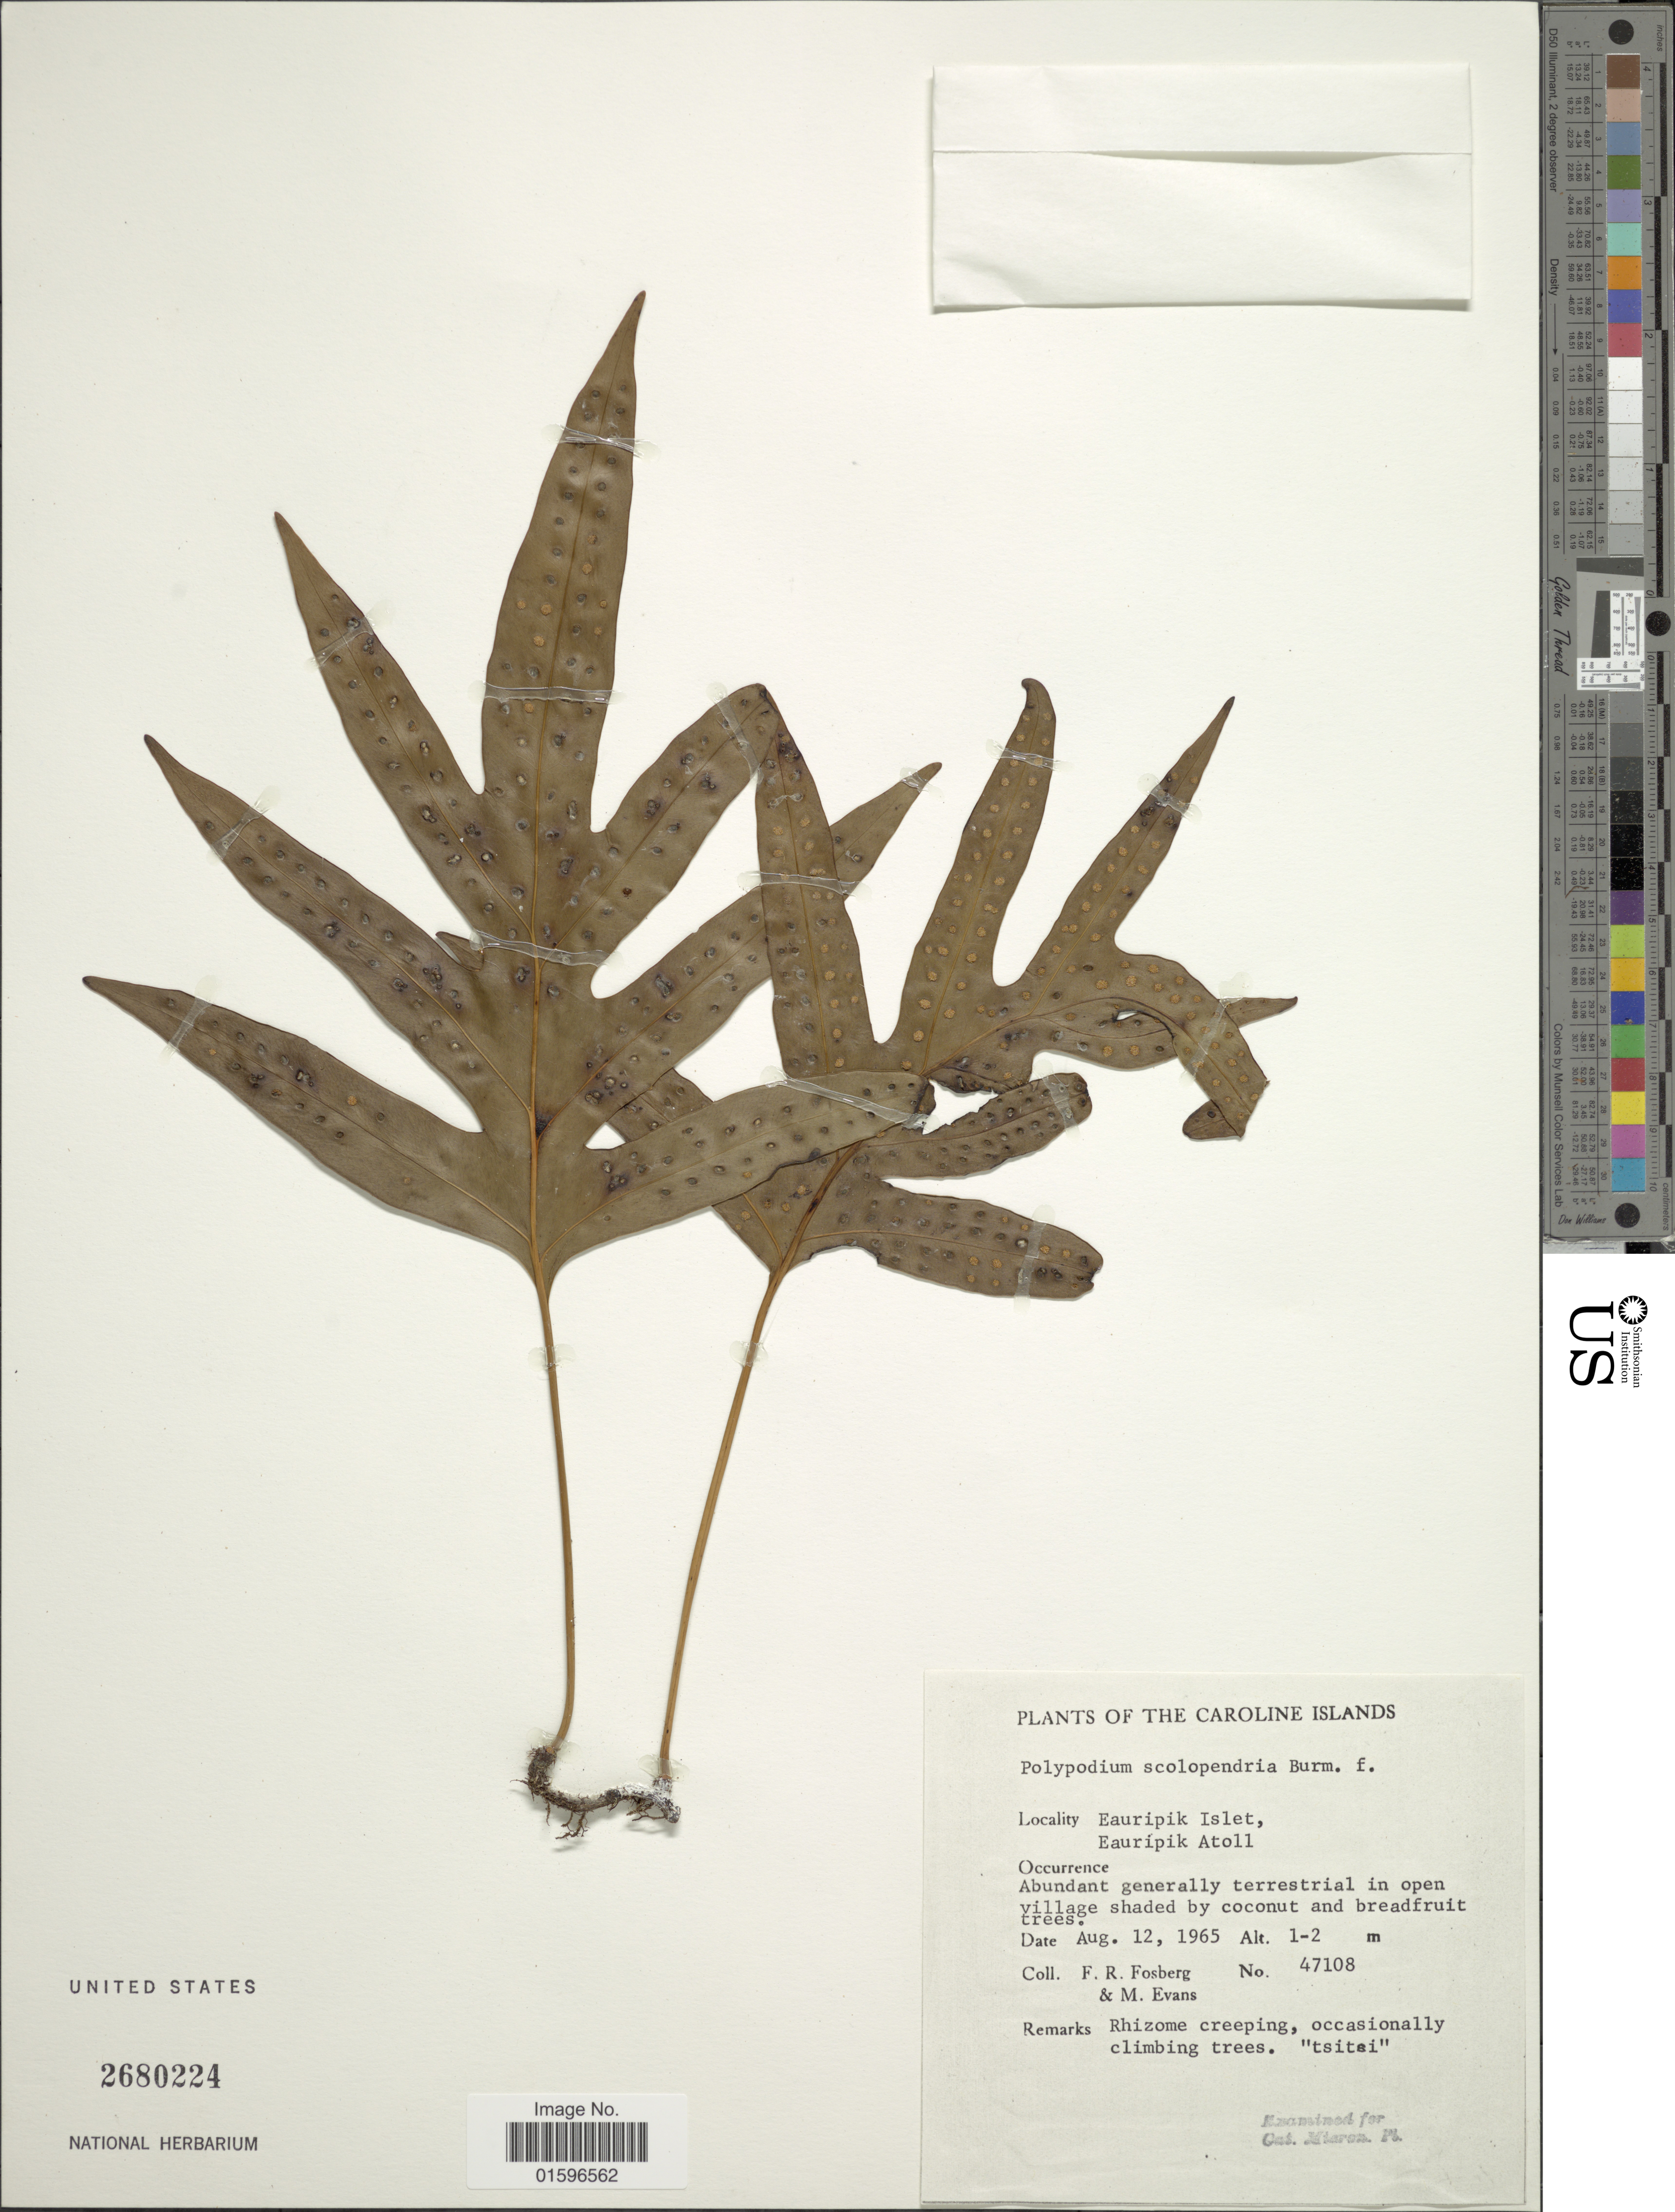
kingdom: Plantae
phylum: Tracheophyta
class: Polypodiopsida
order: Polypodiales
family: Polypodiaceae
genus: Polypodium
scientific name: Polypodium scolopendria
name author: Burm. f.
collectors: F. R. Fosberg & M. Evans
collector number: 47108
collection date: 1965-08-12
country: Micronesia, Federated States of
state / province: Yap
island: Eauripik Atoll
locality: Caroline Islands, Eauripik Islet, Eauripik Atoll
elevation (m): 1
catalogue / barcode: US 2680224